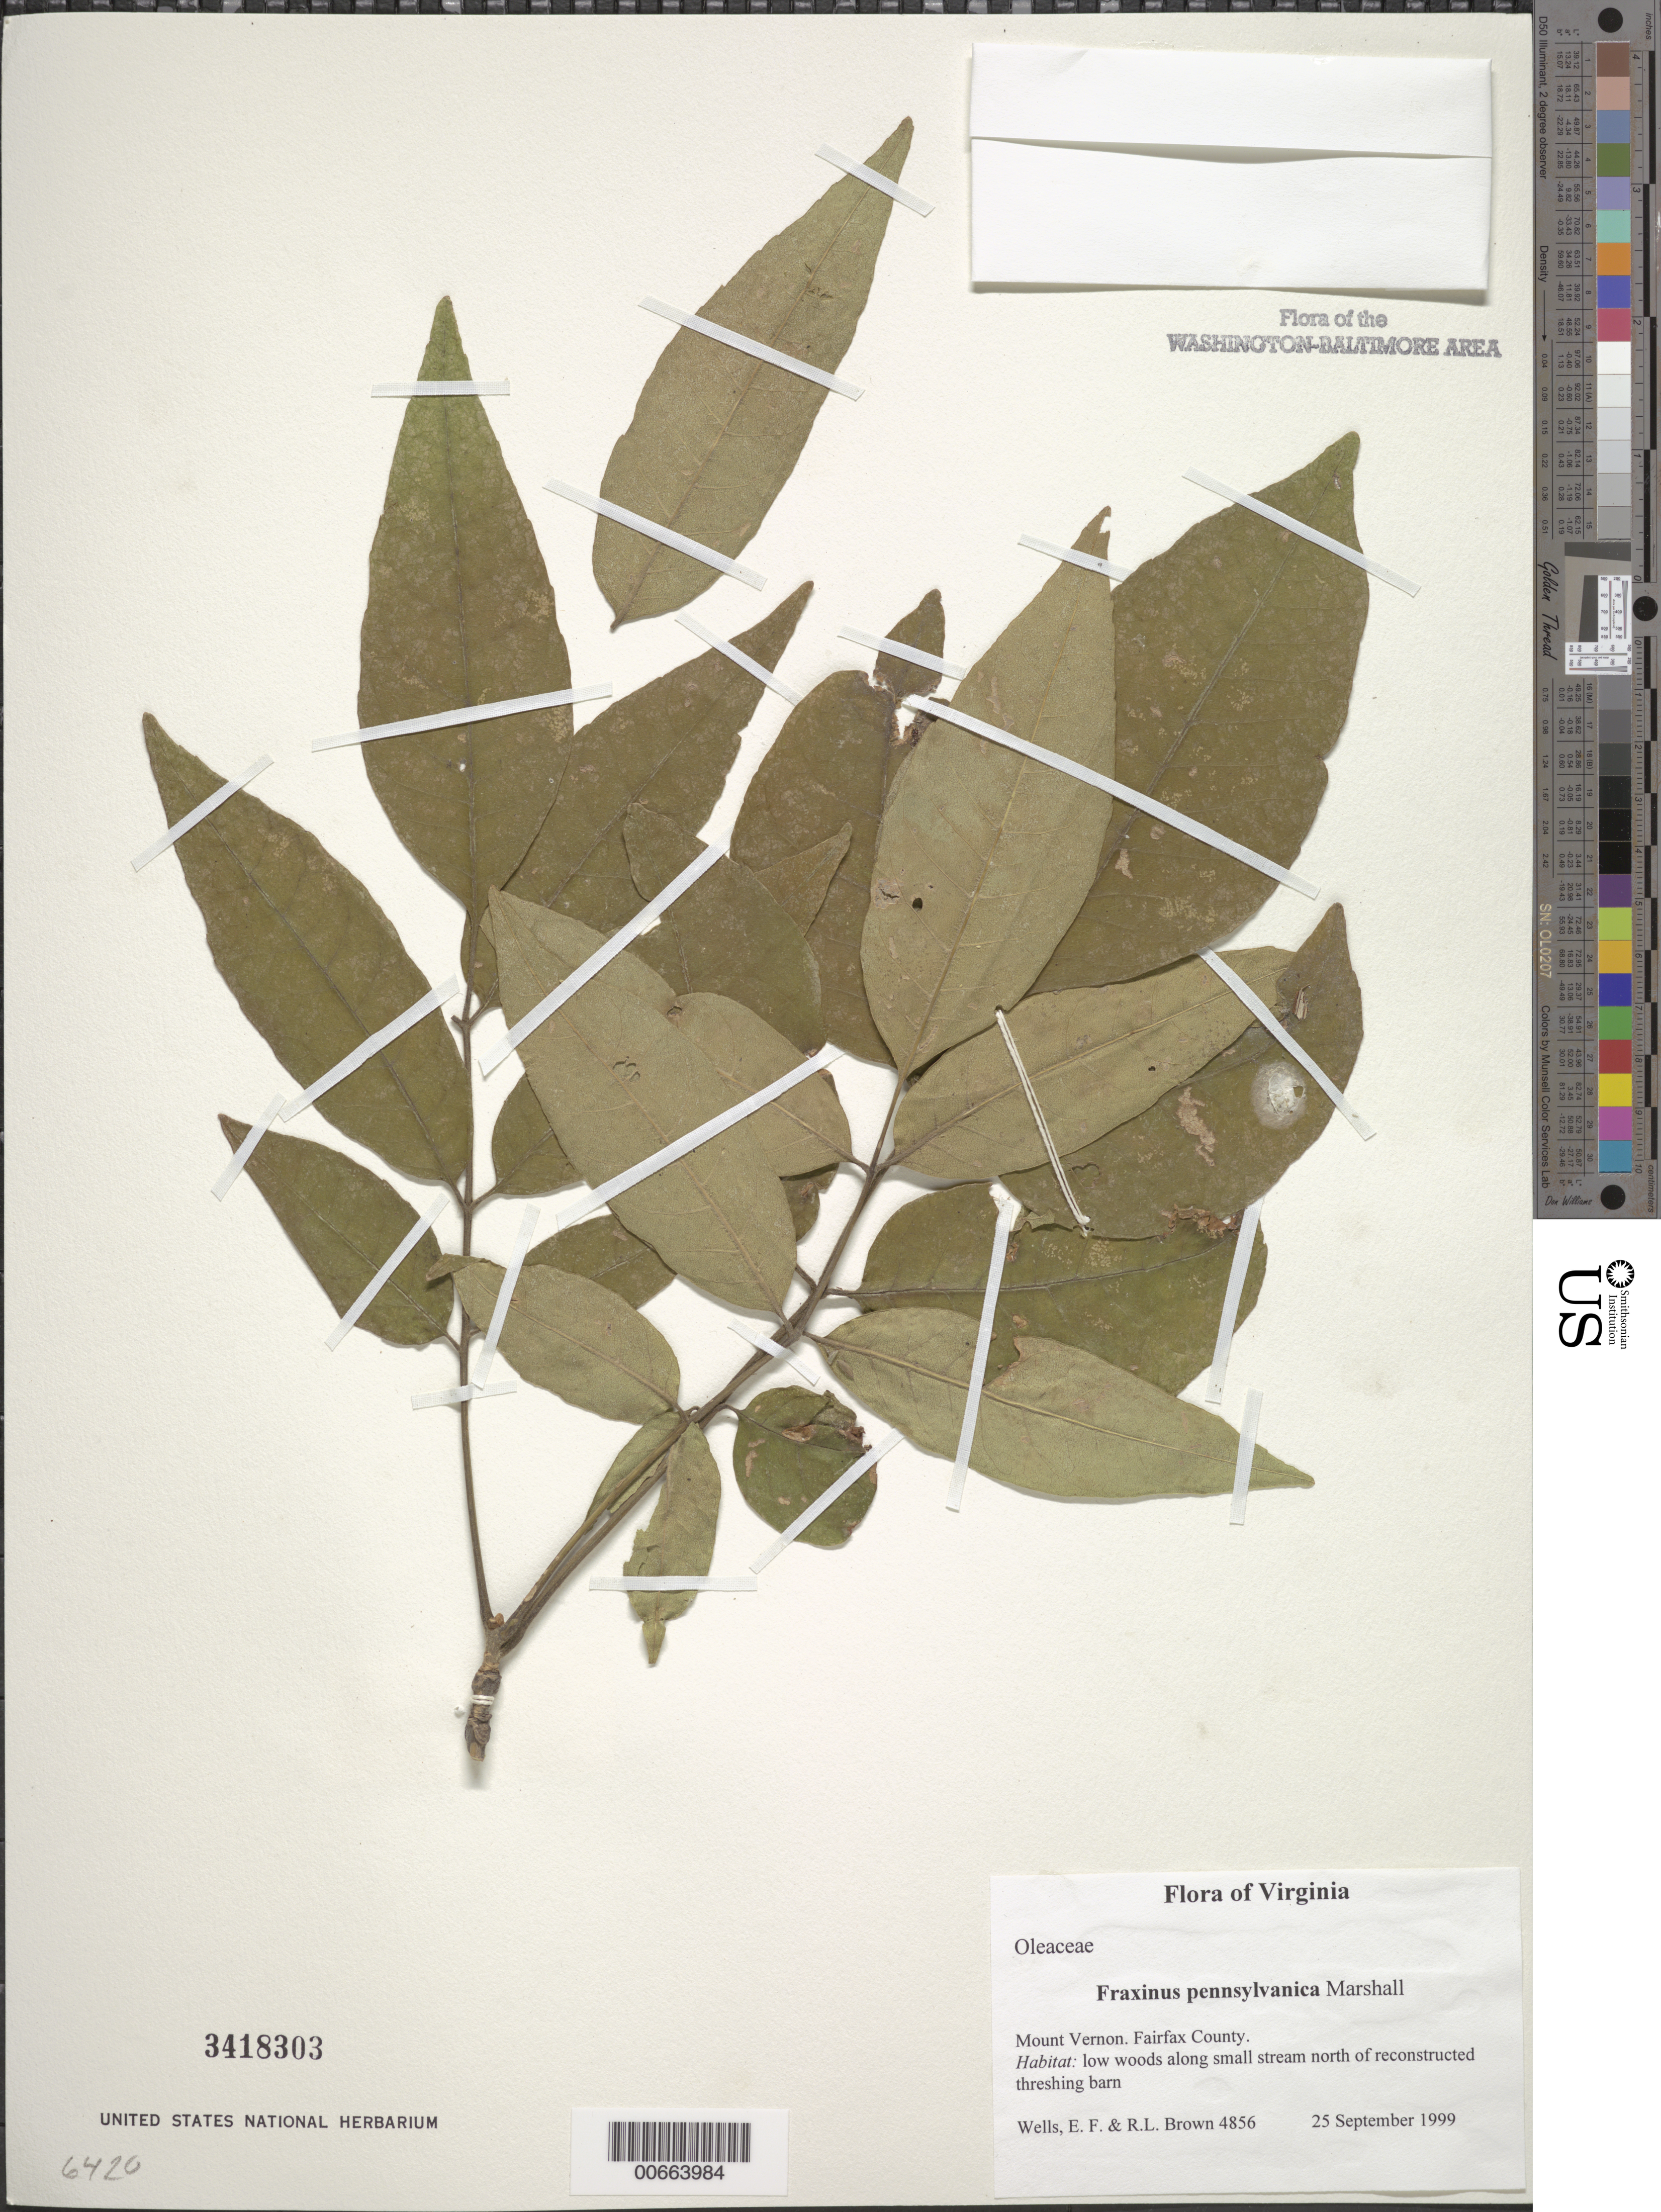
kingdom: Plantae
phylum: Tracheophyta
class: Magnoliopsida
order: Lamiales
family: Oleaceae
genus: Fraxinus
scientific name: Fraxinus pennsylvanica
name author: Marshall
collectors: E. F. Wells & R. L. Brown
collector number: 4856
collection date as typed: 25 Sep 1999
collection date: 1999-09-25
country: United States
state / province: Virginia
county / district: Fairfax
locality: Mount Vernon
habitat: low woods along small stream north of reconstructed threshing barn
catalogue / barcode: US 3418303